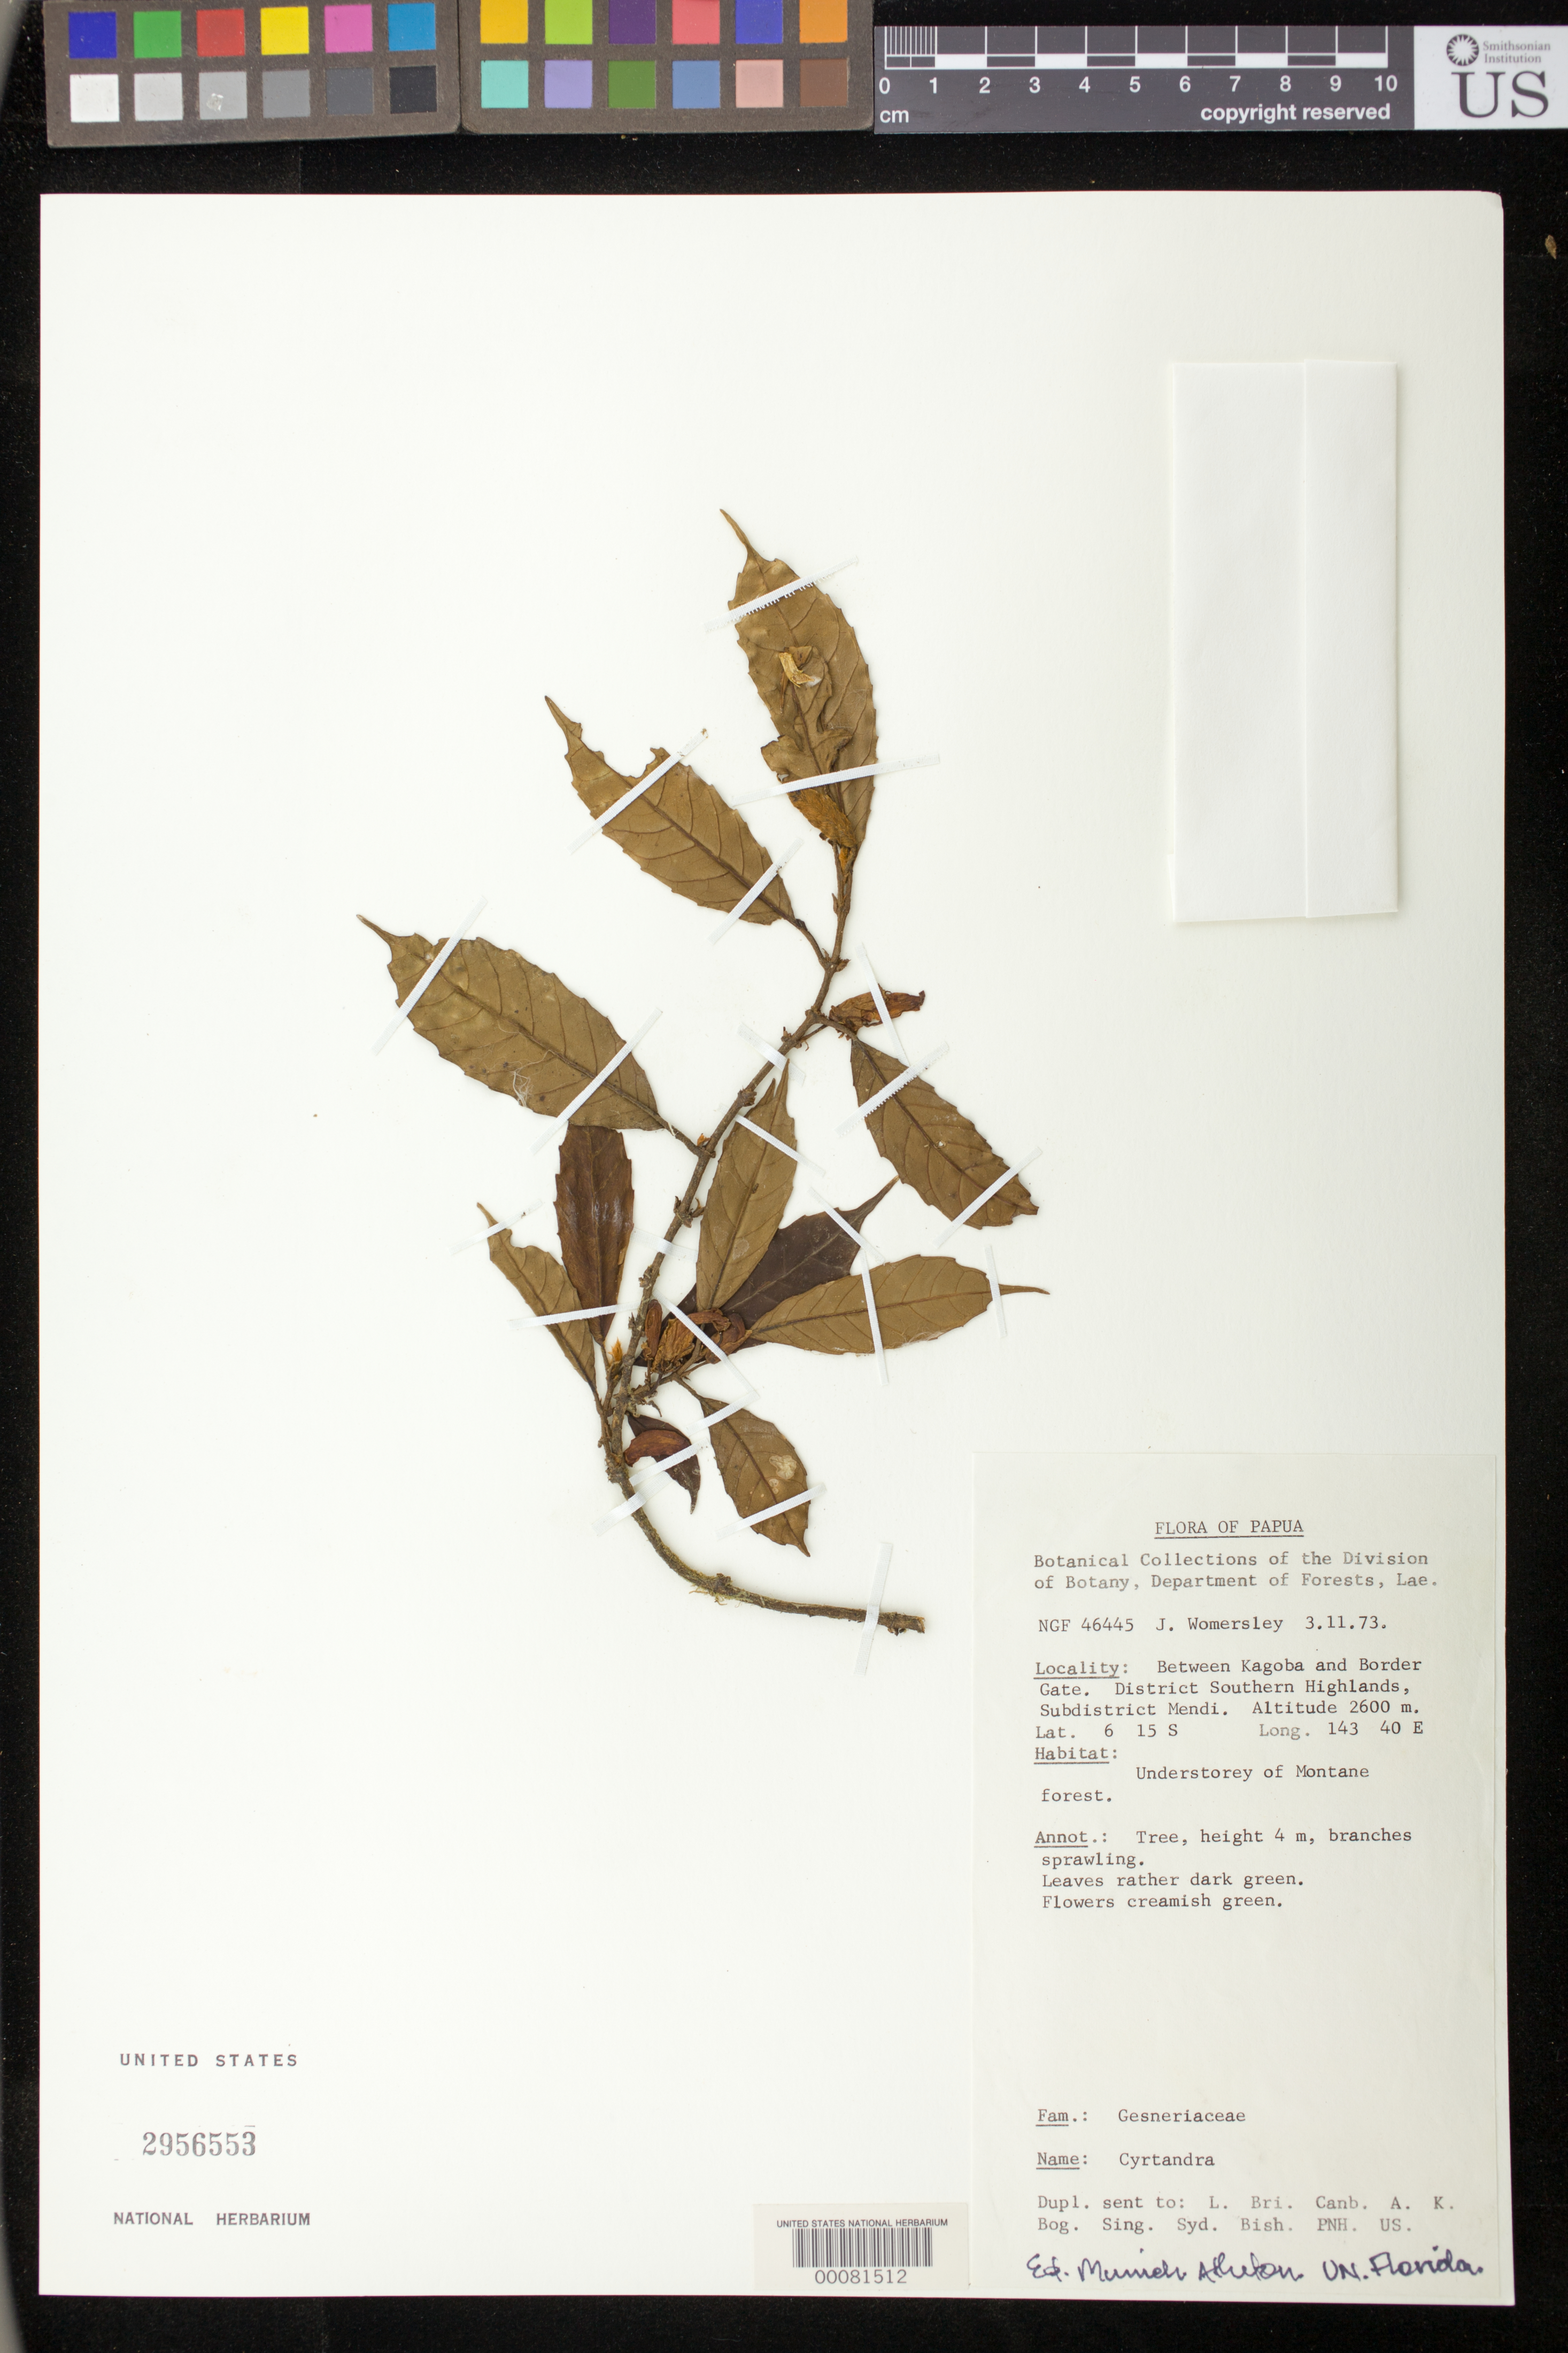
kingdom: Plantae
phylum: Tracheophyta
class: Magnoliopsida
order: Lamiales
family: Gesneriaceae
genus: Cyrtandra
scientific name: Cyrtandra sp.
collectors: J. S. Womersley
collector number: NGF 46445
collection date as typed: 11 Mar 1973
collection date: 1973-03-11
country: Papua New Guinea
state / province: Southern Highlands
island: New Guinea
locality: Between kagoba and border gate, district southern highlands, subdistrict mendi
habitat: Understory of montane forest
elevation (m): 2600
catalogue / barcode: US 2956553